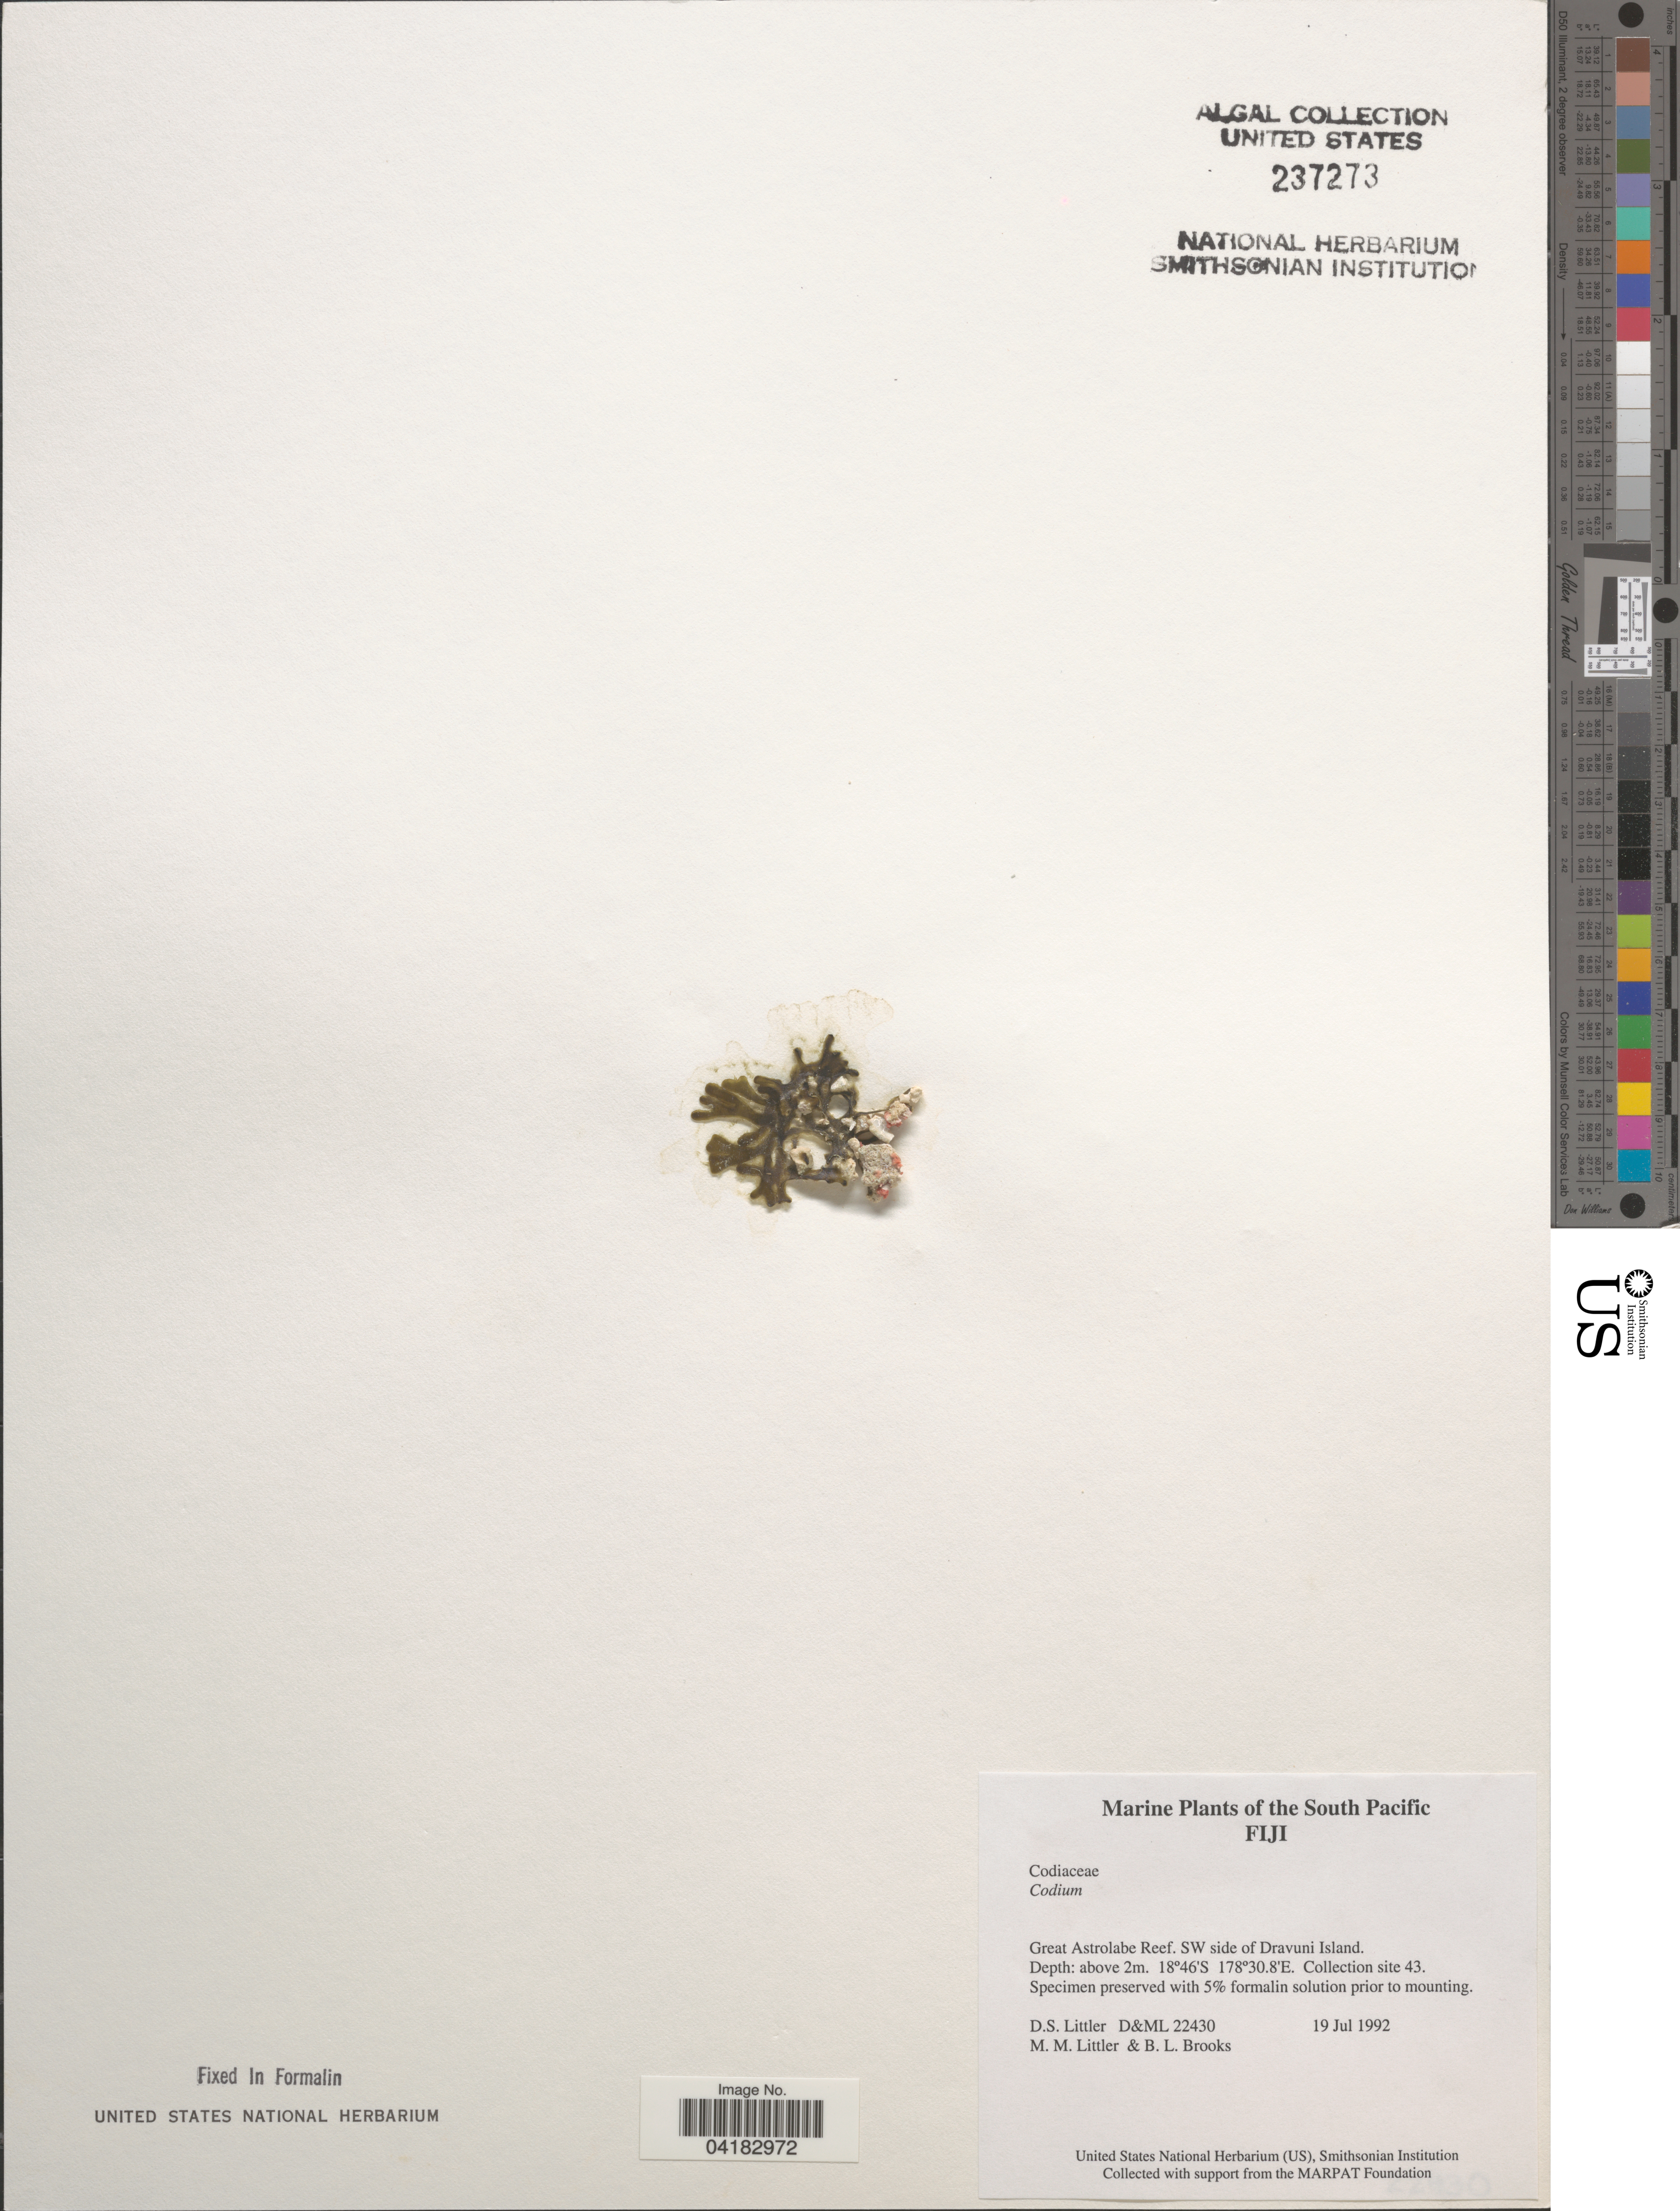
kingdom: Plantae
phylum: Chlorophyta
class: Ulvophyceae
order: Bryopsidales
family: Codiaceae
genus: Codium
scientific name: Codium sp.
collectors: D. S. Littler & B. Brooks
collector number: D&ML22430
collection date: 1992-07-19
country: Fiji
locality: South Pacific. Great Astrolabe Reef. SW side of Dravuni Island. Collection site 43.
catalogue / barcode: US 237273